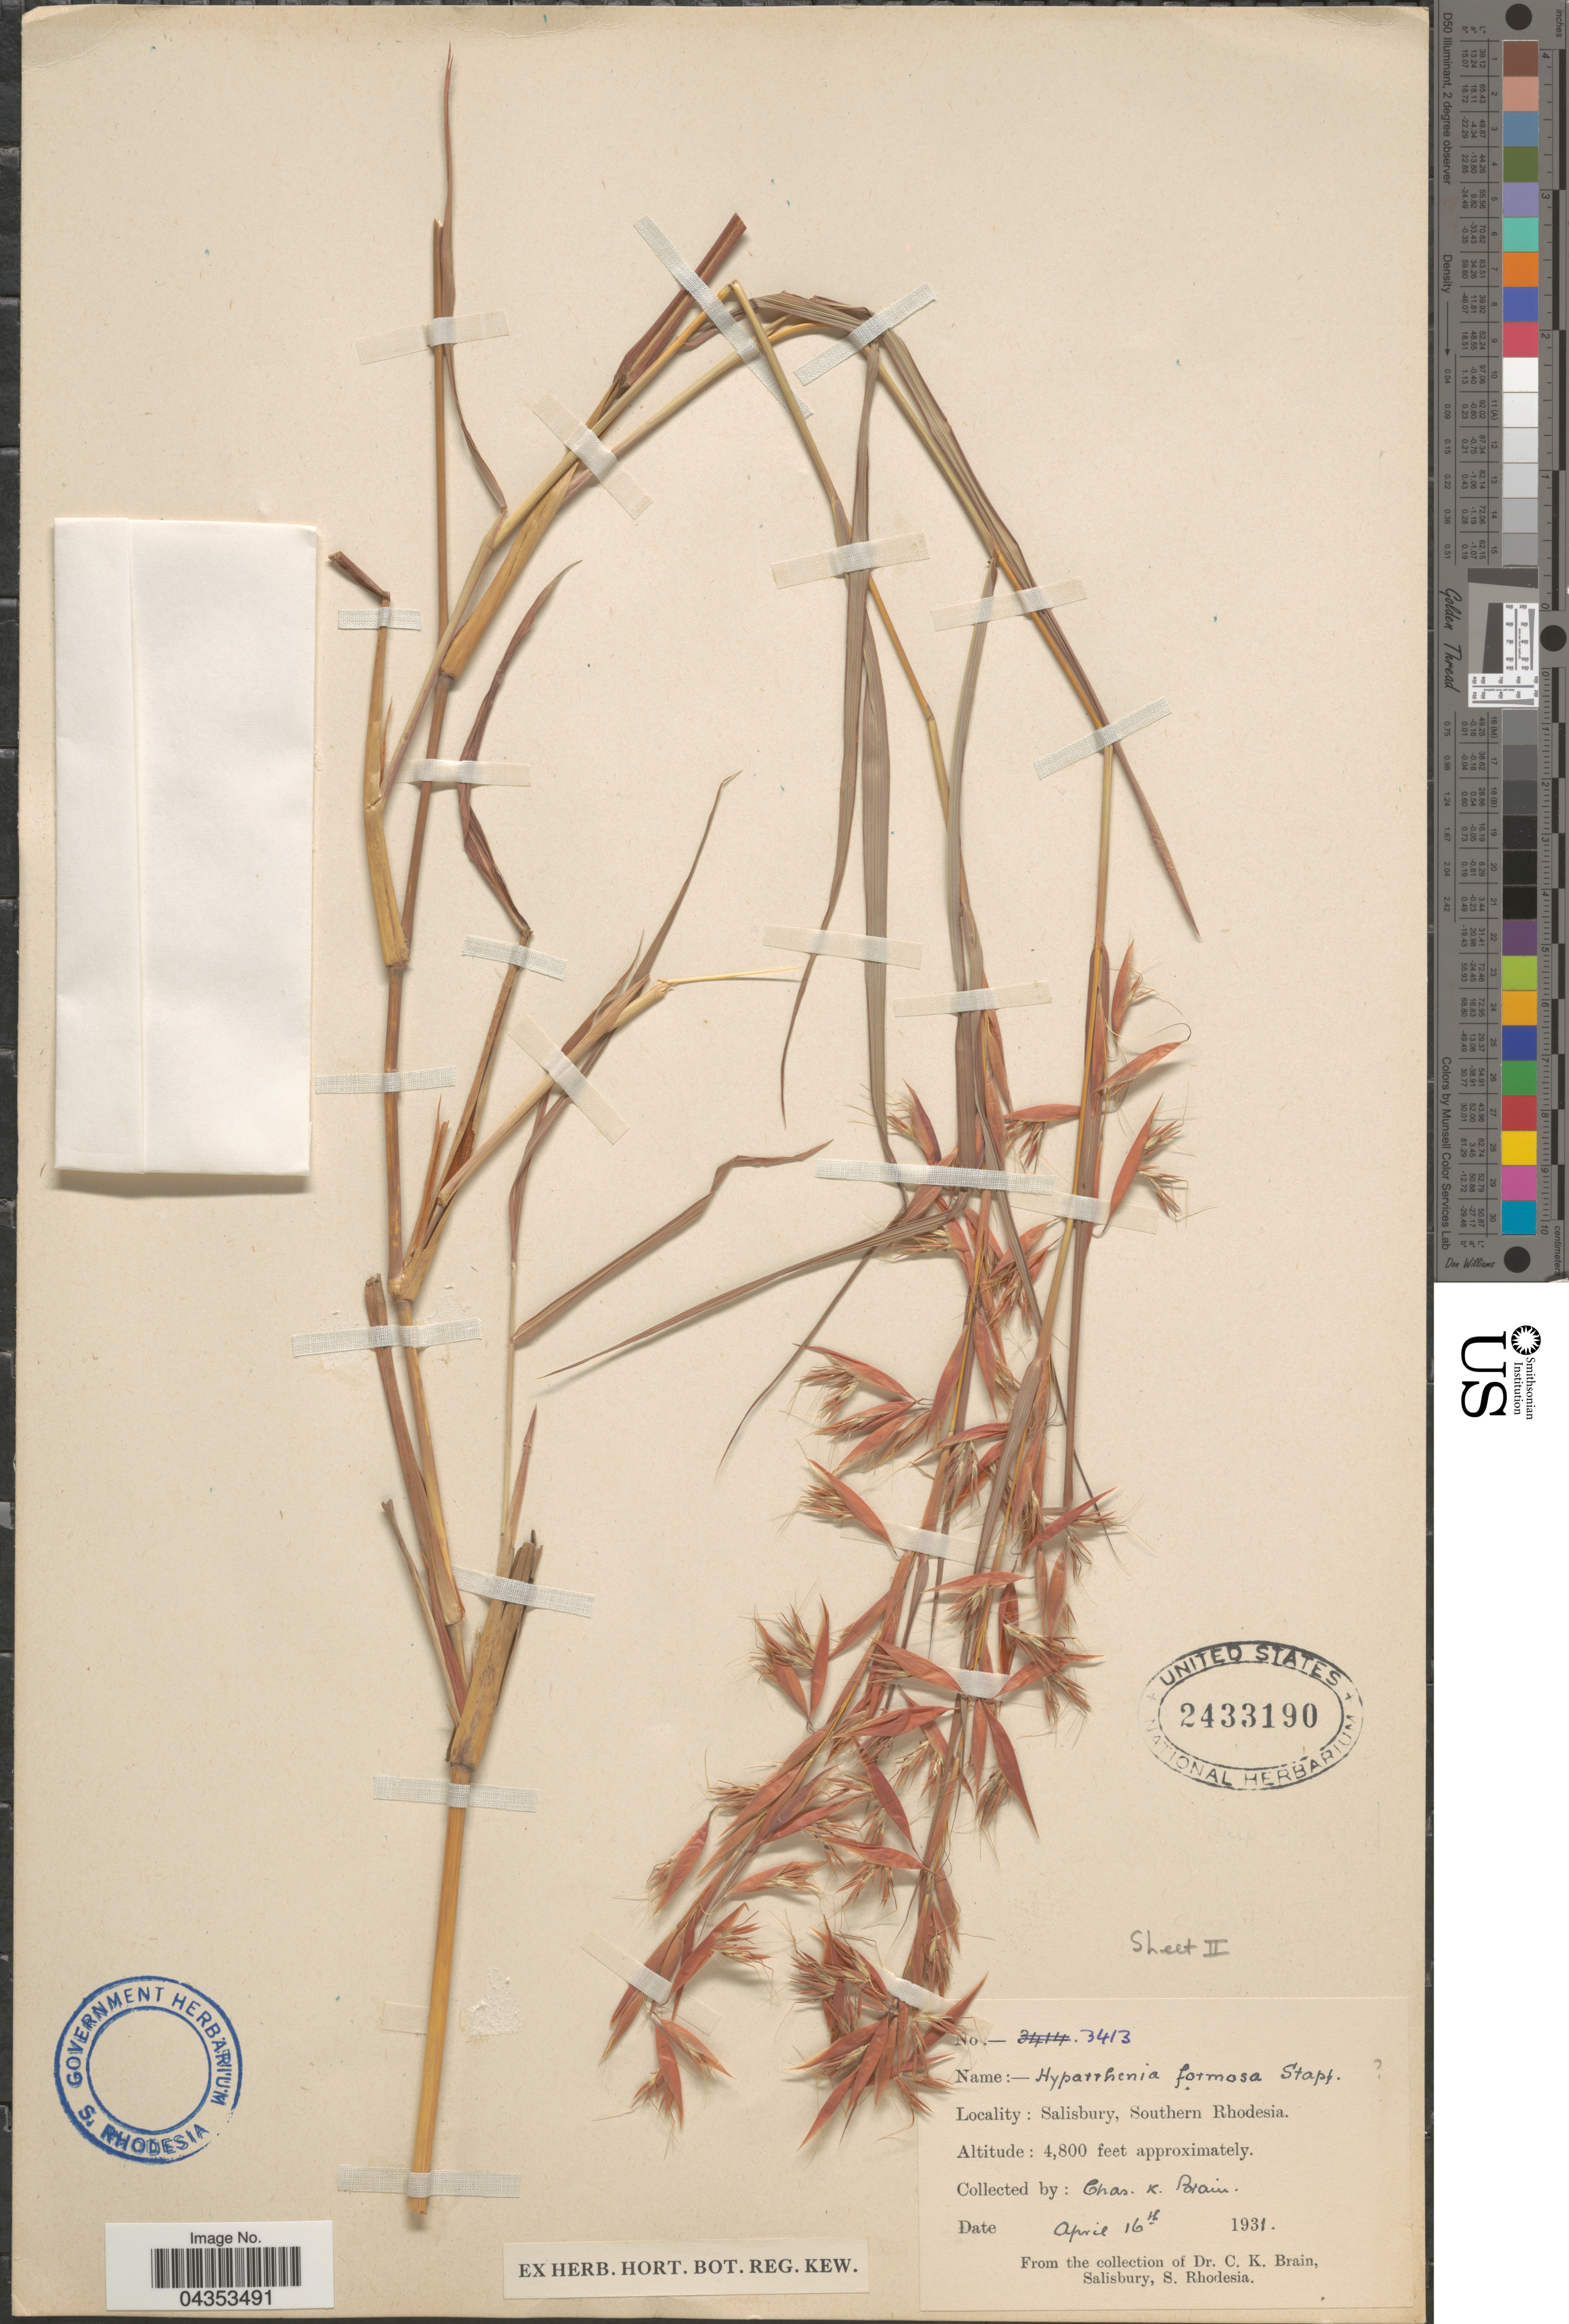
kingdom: Plantae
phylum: Tracheophyta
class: Liliopsida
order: Poales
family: Poaceae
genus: Hyparrhenia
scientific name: Hyparrhenia formosa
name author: Stapf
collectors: C. Brain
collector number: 3413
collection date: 1931-04-16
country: Zimbabwe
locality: Salisbury, Southern Rhodesia.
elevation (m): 1463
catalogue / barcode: US 2433190